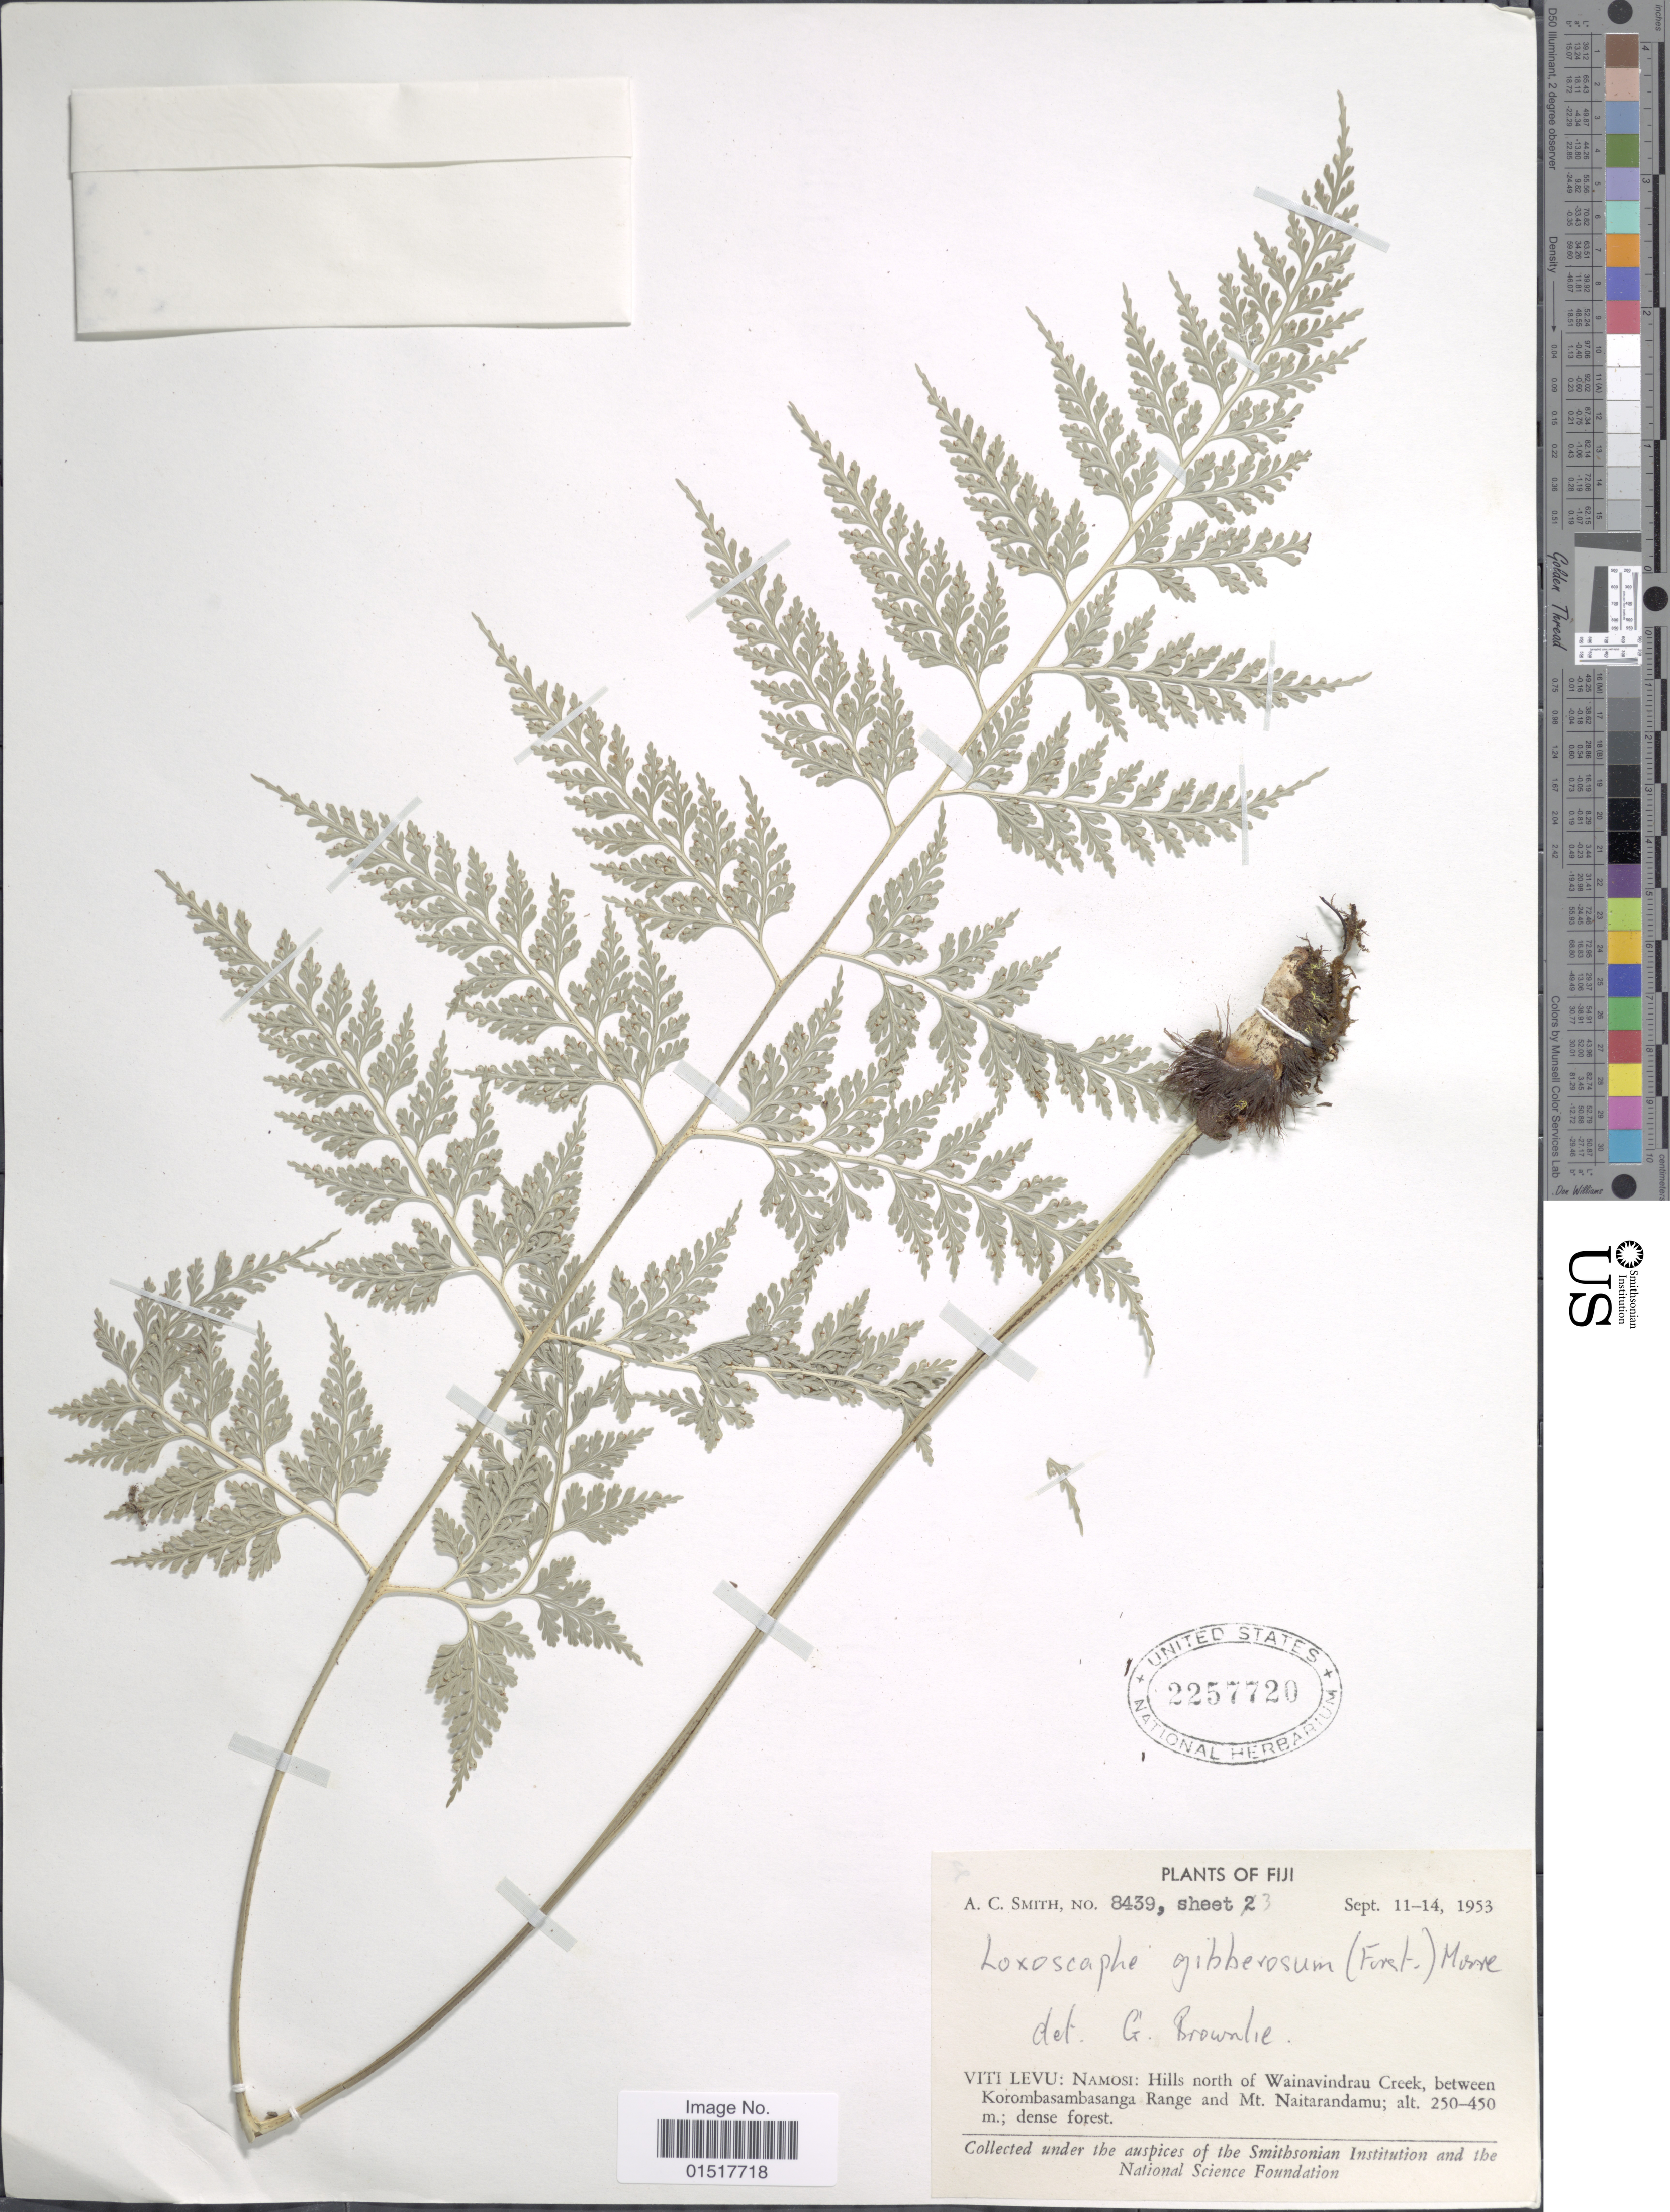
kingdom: Plantae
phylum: Tracheophyta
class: Polypodiopsida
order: Polypodiales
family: Aspleniaceae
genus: Asplenium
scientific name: Asplenium gibberosum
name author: (G. Forst.) Mett.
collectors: A. C. Smith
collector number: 8439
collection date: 1953-09-11/1953-09-14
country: Fiji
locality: Viti Levu: Namosi: Hills north of Wainavindrau Creek, between Korombasambasanga Range and Mt. Naitarandamu.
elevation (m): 250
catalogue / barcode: US 2257720